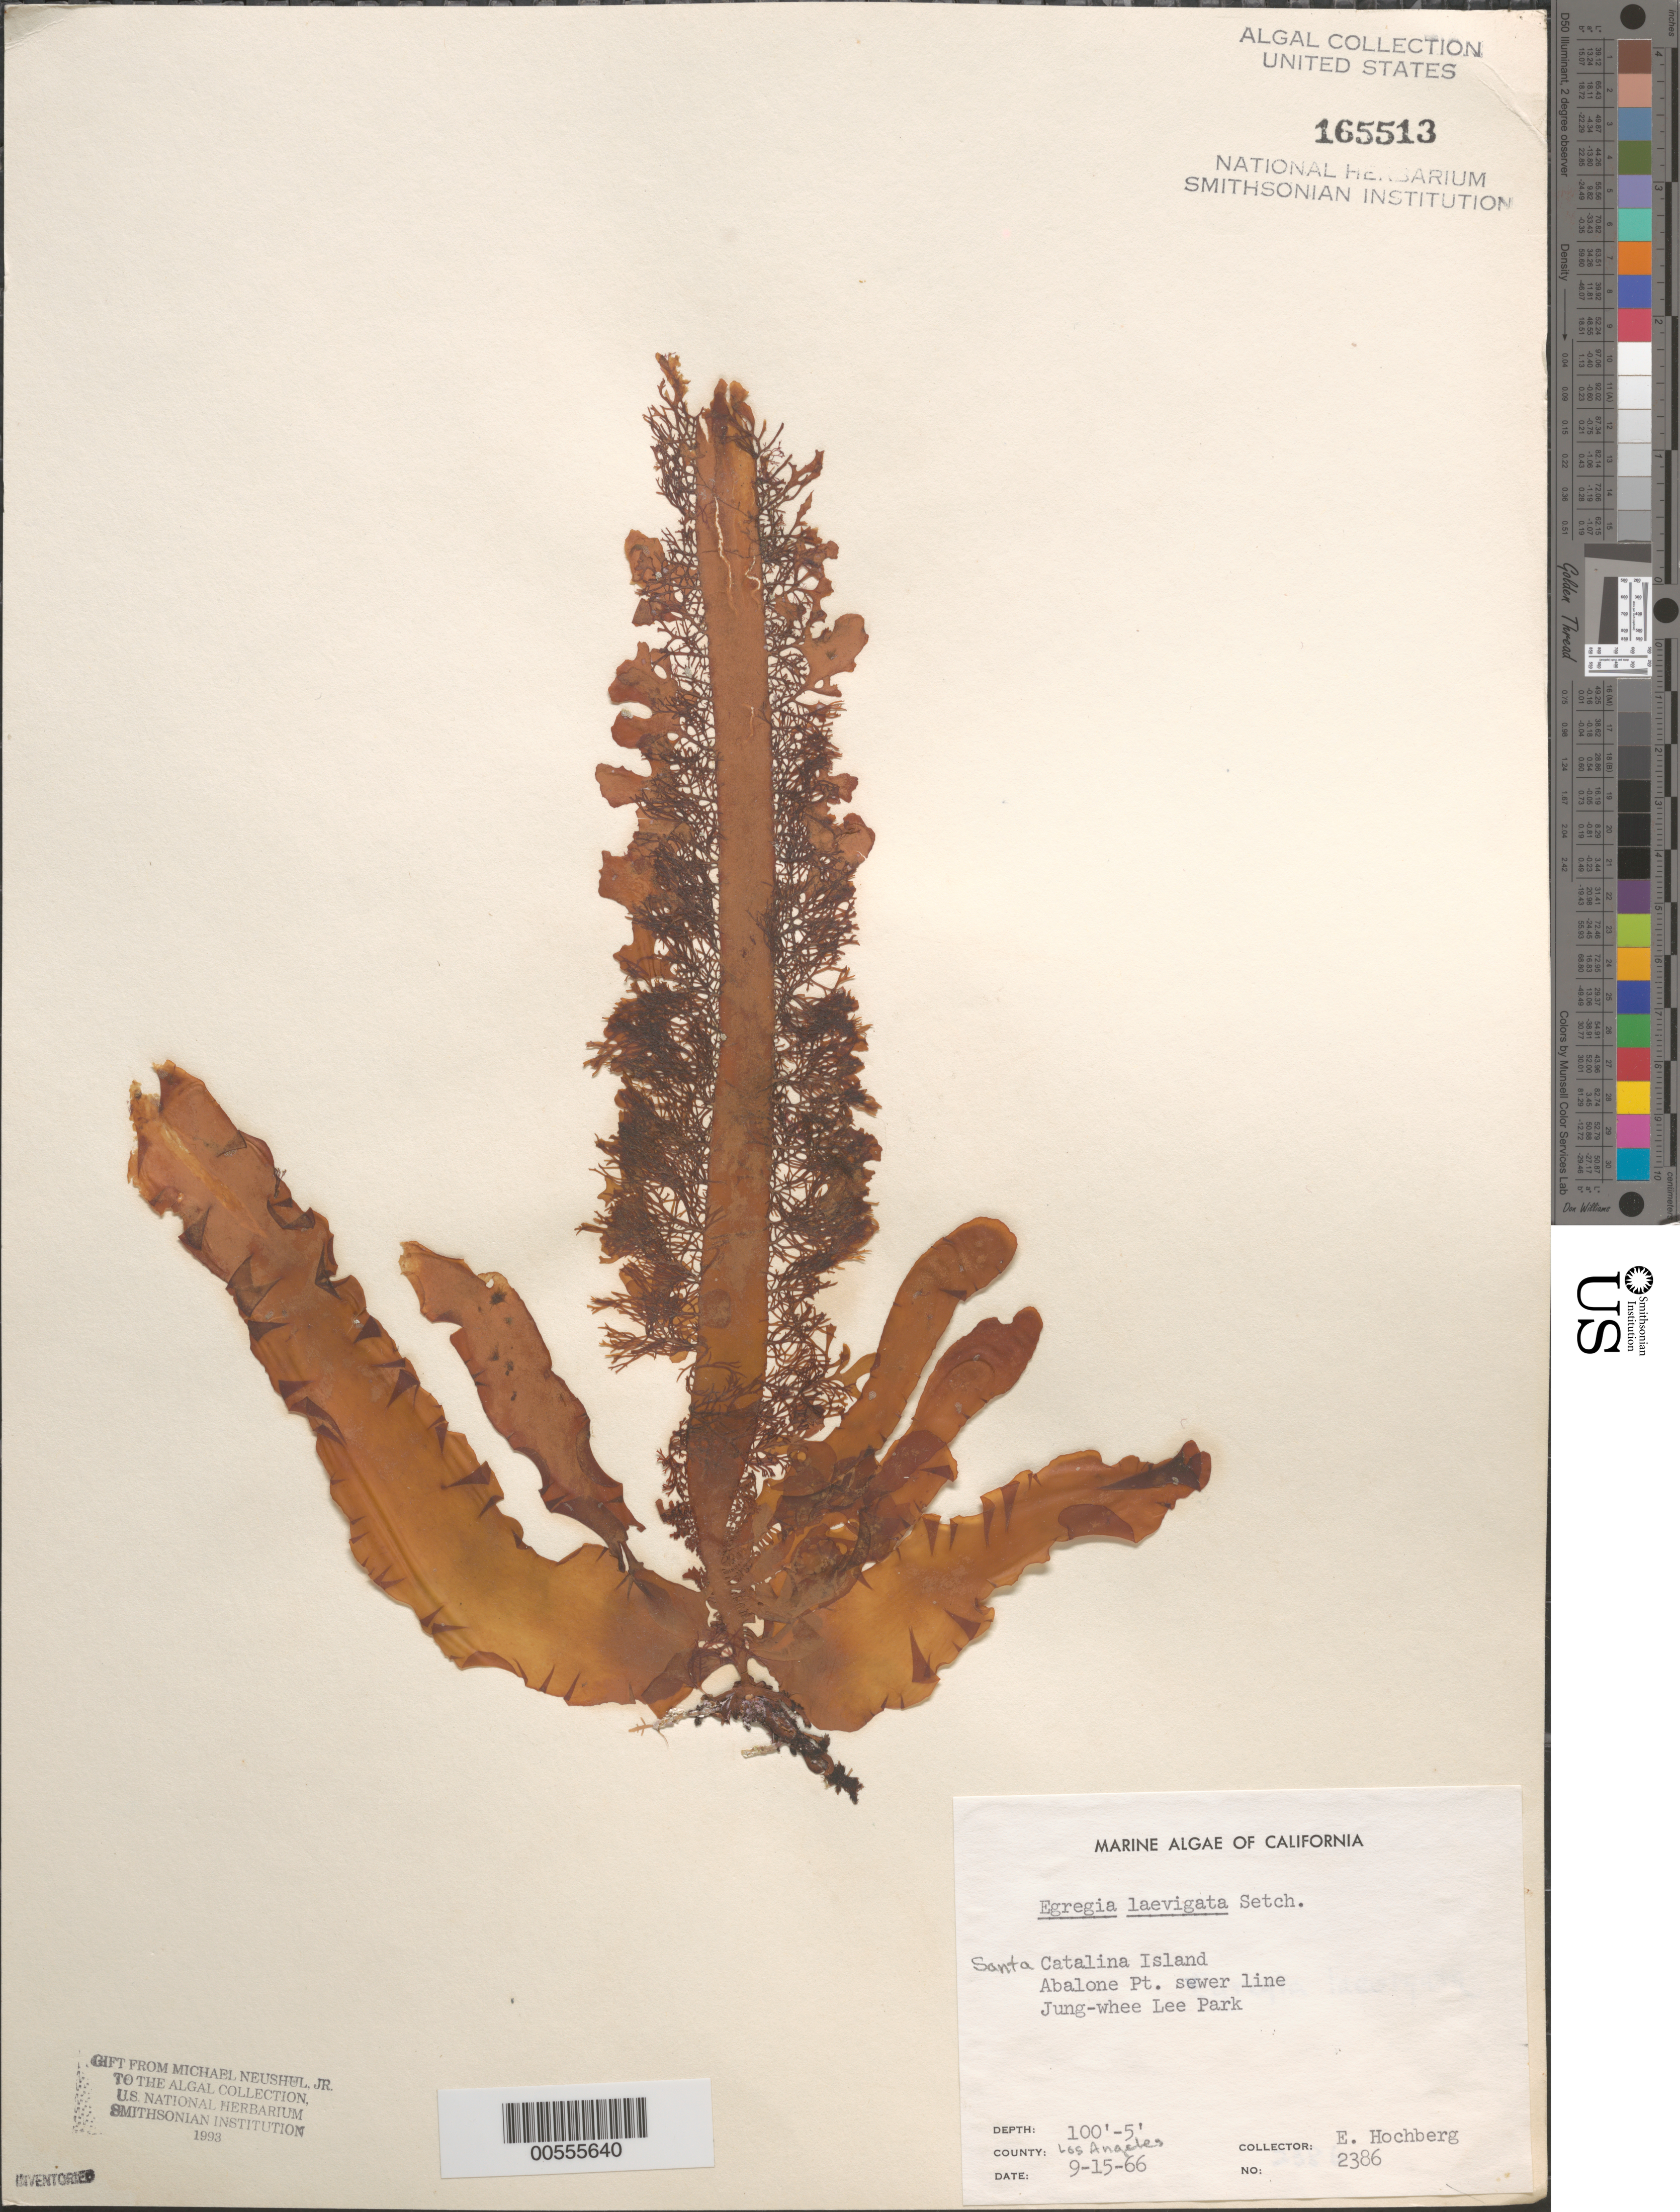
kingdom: Chromista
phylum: Ochrophyta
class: Phaeophyceae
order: Laminariales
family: Lessoniaceae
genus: Egregia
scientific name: Egregia menziesii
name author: (Turner) Aresch.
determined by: Algae name updating Project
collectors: E. Hochberg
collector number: Neushul 2386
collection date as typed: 15 Sep 1966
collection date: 1966-09-15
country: United States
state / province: California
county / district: Los Angeles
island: Santa Catalina Island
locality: Abalone Point, Jung-whee Lee Park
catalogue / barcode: US 165513